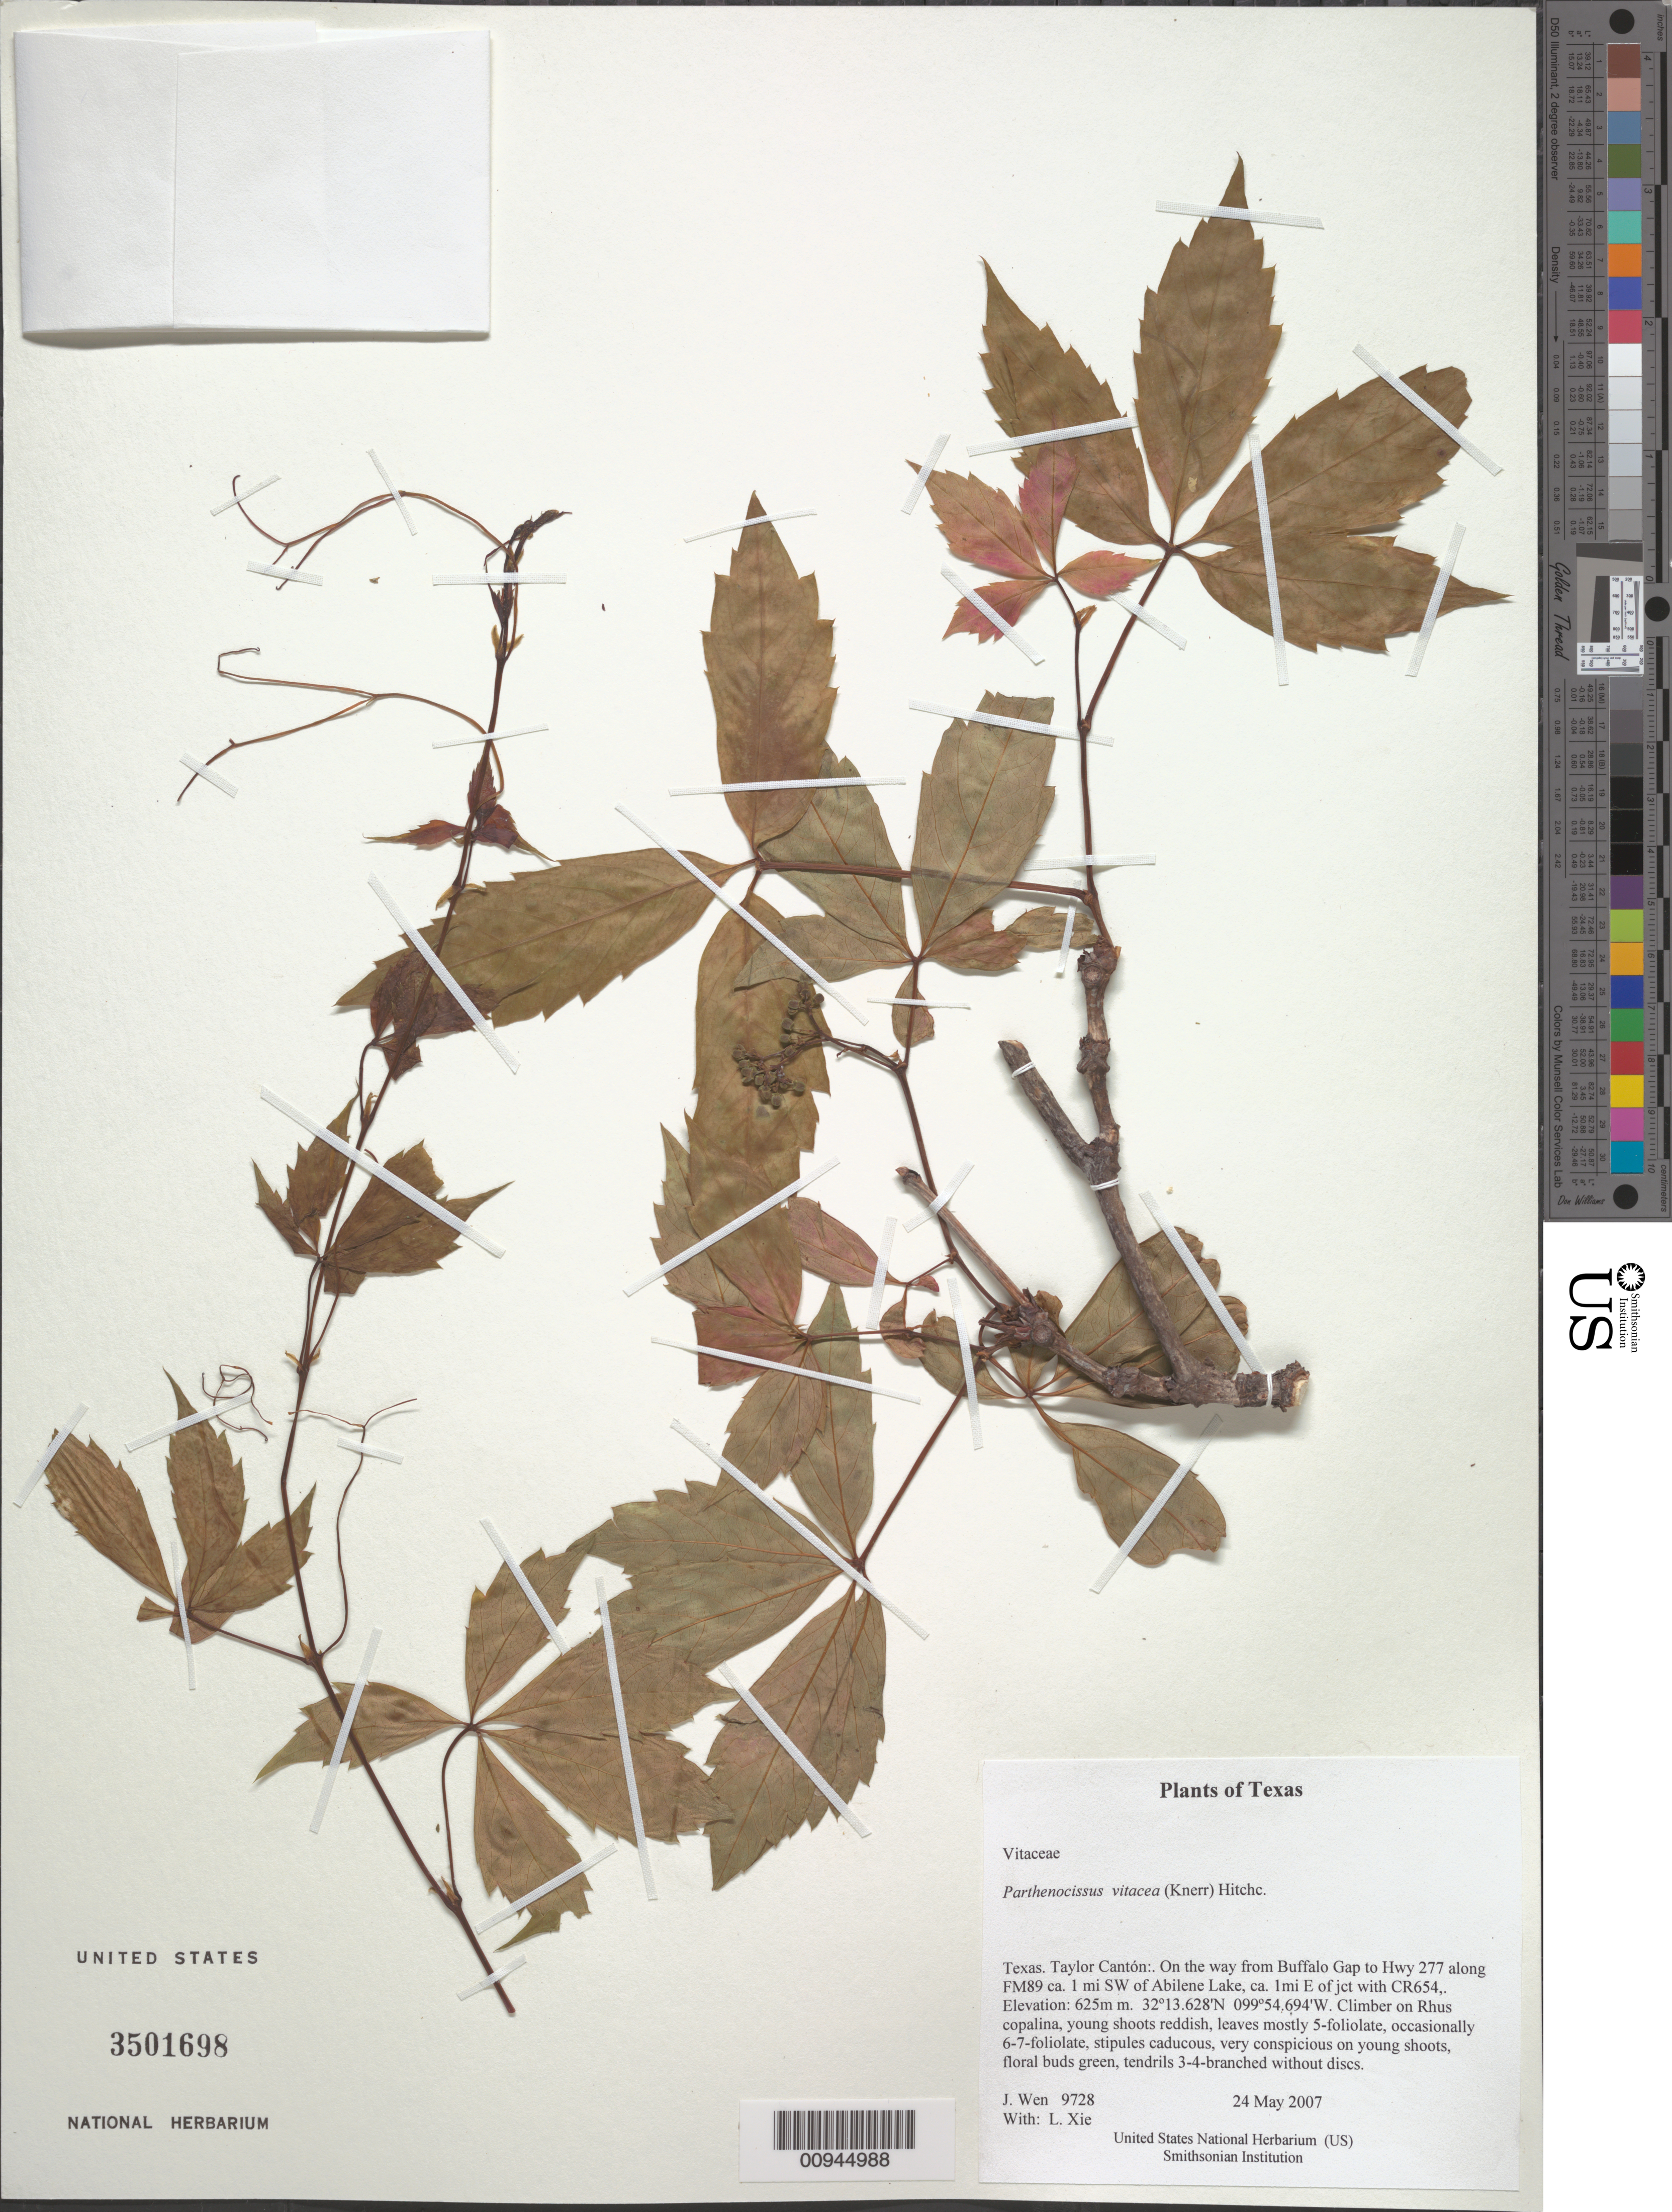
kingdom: Plantae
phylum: Tracheophyta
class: Magnoliopsida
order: Vitales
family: Vitaceae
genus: Parthenocissus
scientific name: Parthenocissus vitacea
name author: (Knerr) Hitchc.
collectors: J. Wen & L. Xie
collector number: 9728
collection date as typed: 24 May 2007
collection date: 2007-05-24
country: United States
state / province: Texas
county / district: Taylor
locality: On the way from Buffalo Gap to Hwy 277 along FM89 ca. 1 mi SW of Abilene Lake, ca. 1 mi E of jct with CR654,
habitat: On Rhus copalina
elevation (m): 625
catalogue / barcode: US 3501698